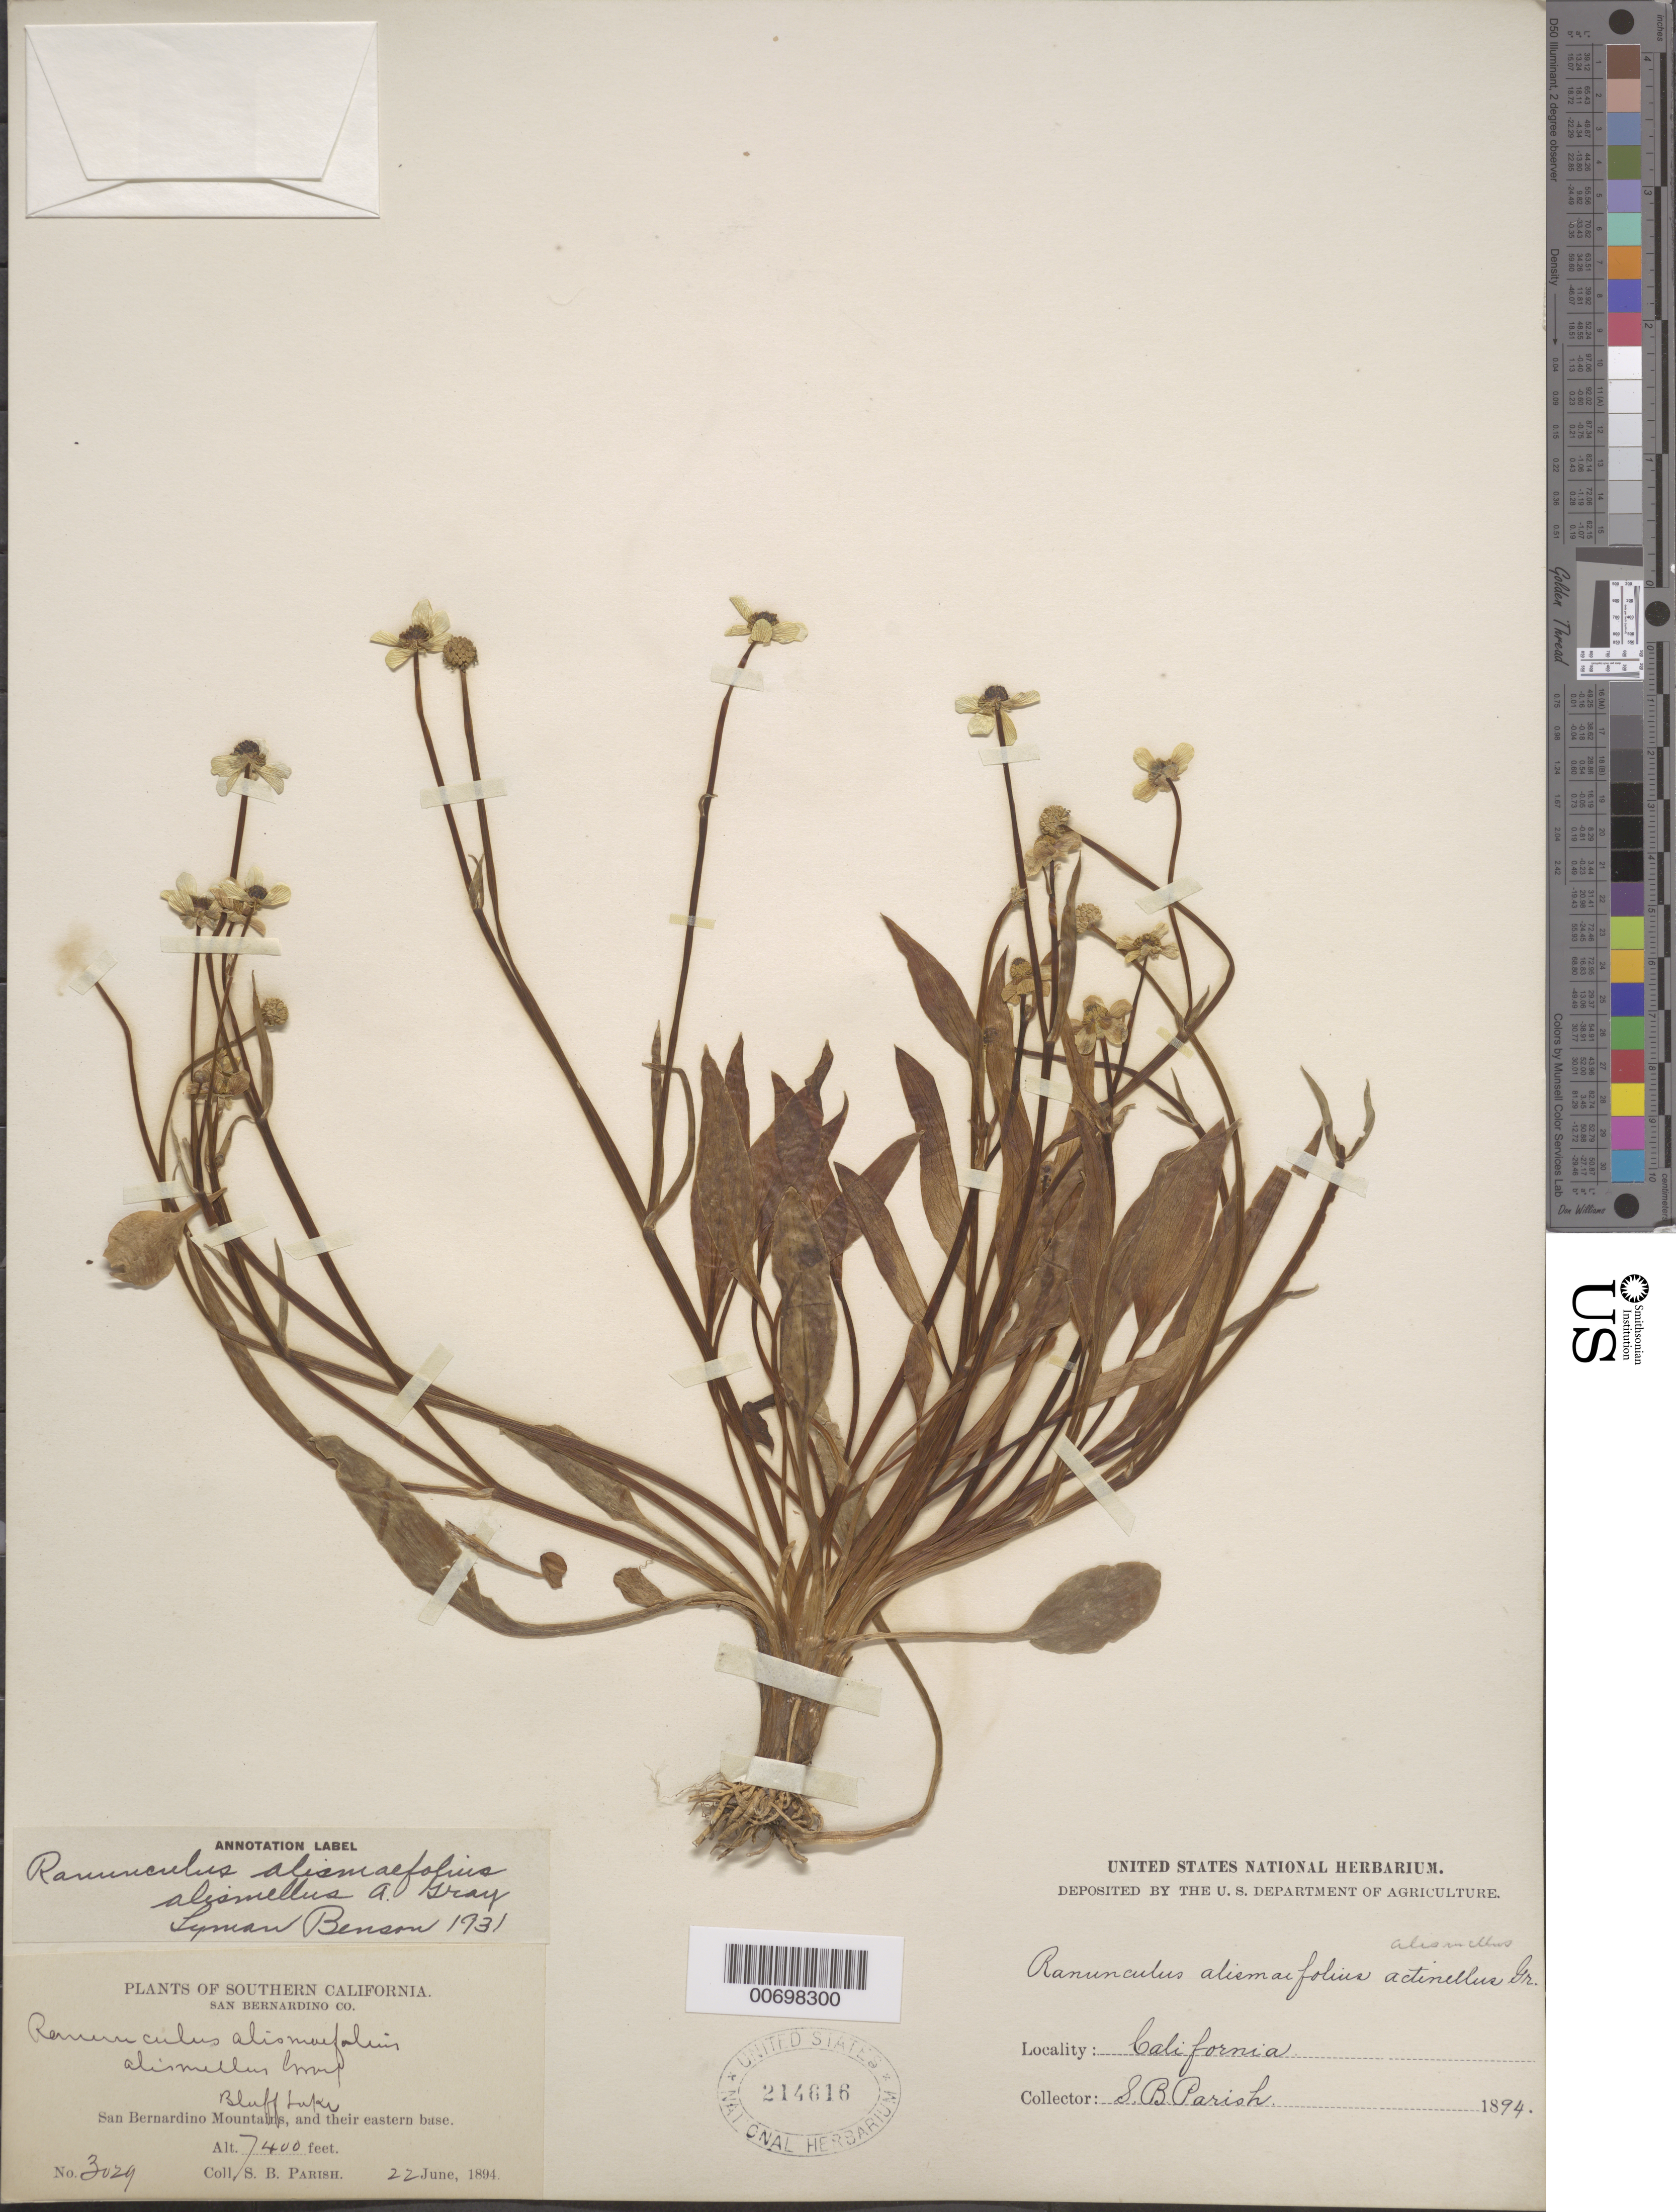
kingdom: Plantae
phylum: Tracheophyta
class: Magnoliopsida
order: Ranunculales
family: Ranunculaceae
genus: Ranunculus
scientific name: Ranunculus alismifolius var. alismellus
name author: A. Gray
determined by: Benson, L. D., (POM), Pomona College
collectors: S. B. Parish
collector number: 3029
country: United States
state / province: California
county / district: San Bernardino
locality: Bluff Lake, San Bernardino Mts., and their eastern base.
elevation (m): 2256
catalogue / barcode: US 214616